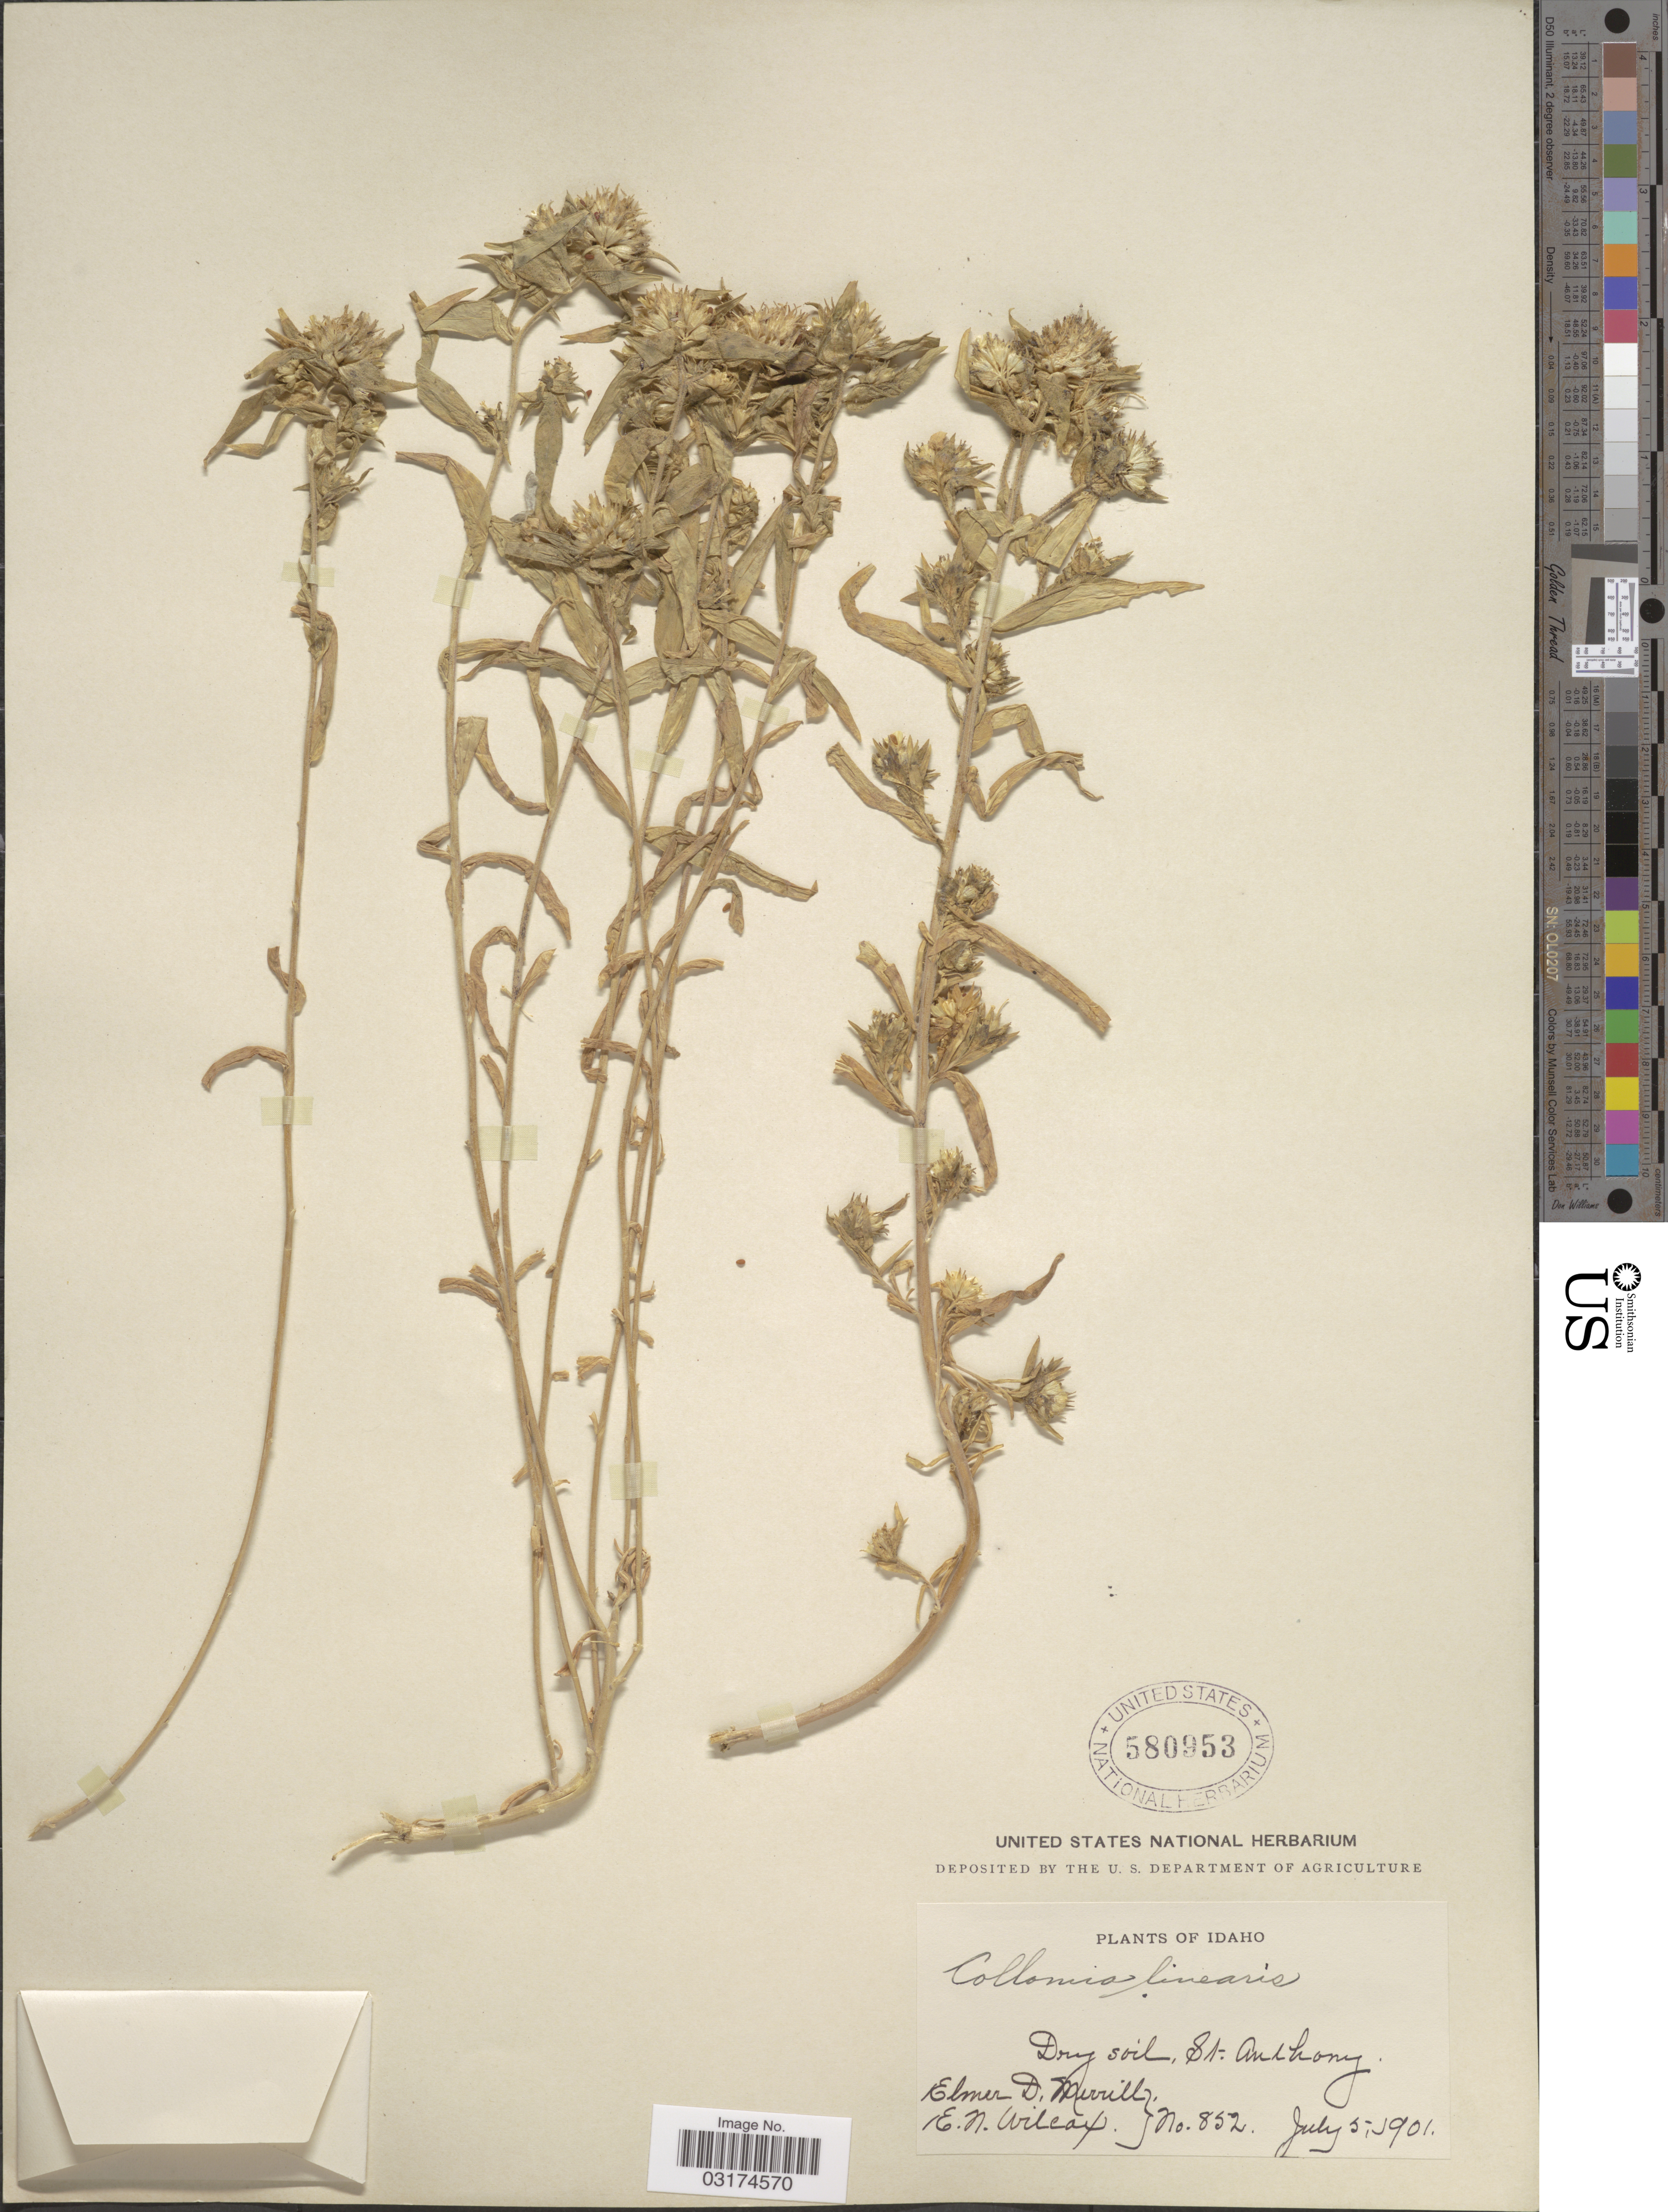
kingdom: Plantae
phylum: Tracheophyta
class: Magnoliopsida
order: Ericales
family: Polemoniaceae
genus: Collomia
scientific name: Collomia linearis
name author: Nutt.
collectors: E. D. Merrill & E. Wilcox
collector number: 852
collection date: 1901-07-05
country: United States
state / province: Idaho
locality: St. Anthony.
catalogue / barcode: US 580953